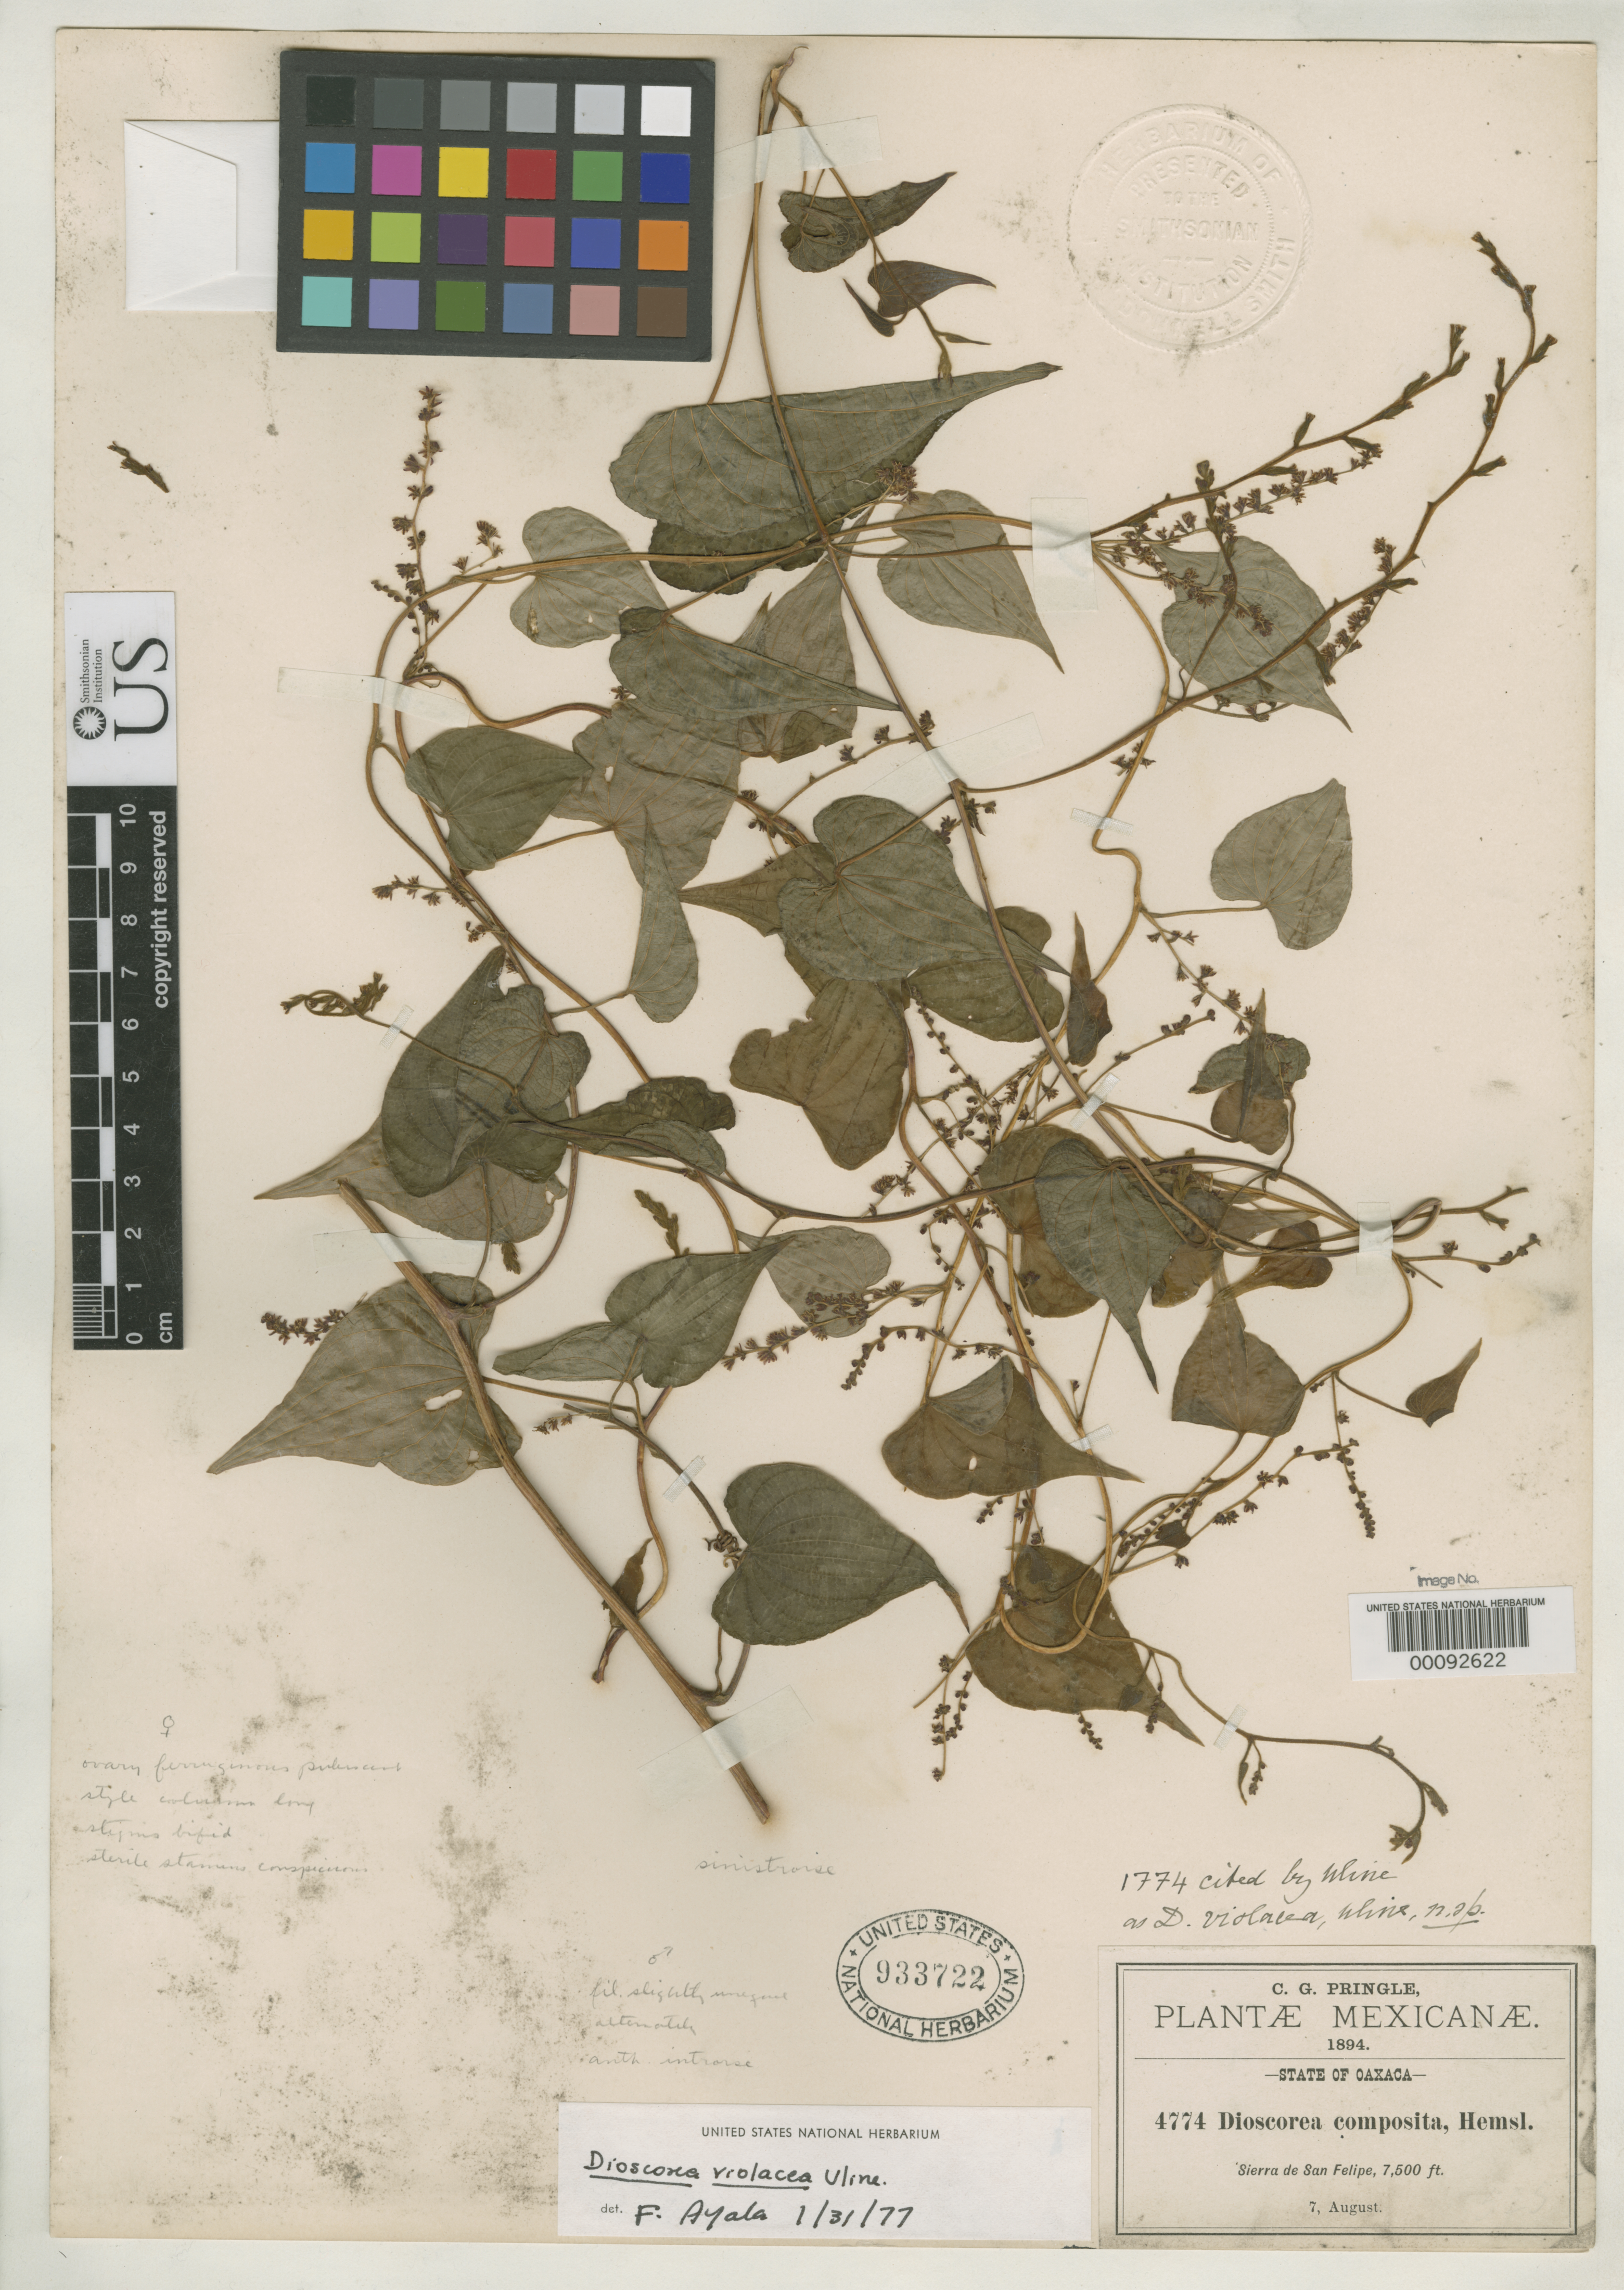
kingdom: Plantae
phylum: Tracheophyta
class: Liliopsida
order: Dioscoreales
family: Dioscoreaceae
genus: Dioscorea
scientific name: Dioscorea violacea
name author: Uline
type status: Isosyntype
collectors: C. G. Pringle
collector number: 4774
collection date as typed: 07 Aug 1894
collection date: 1894-08-07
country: Mexico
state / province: Oaxaca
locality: Sierra de San Felipe.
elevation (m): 2286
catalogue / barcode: US 933722